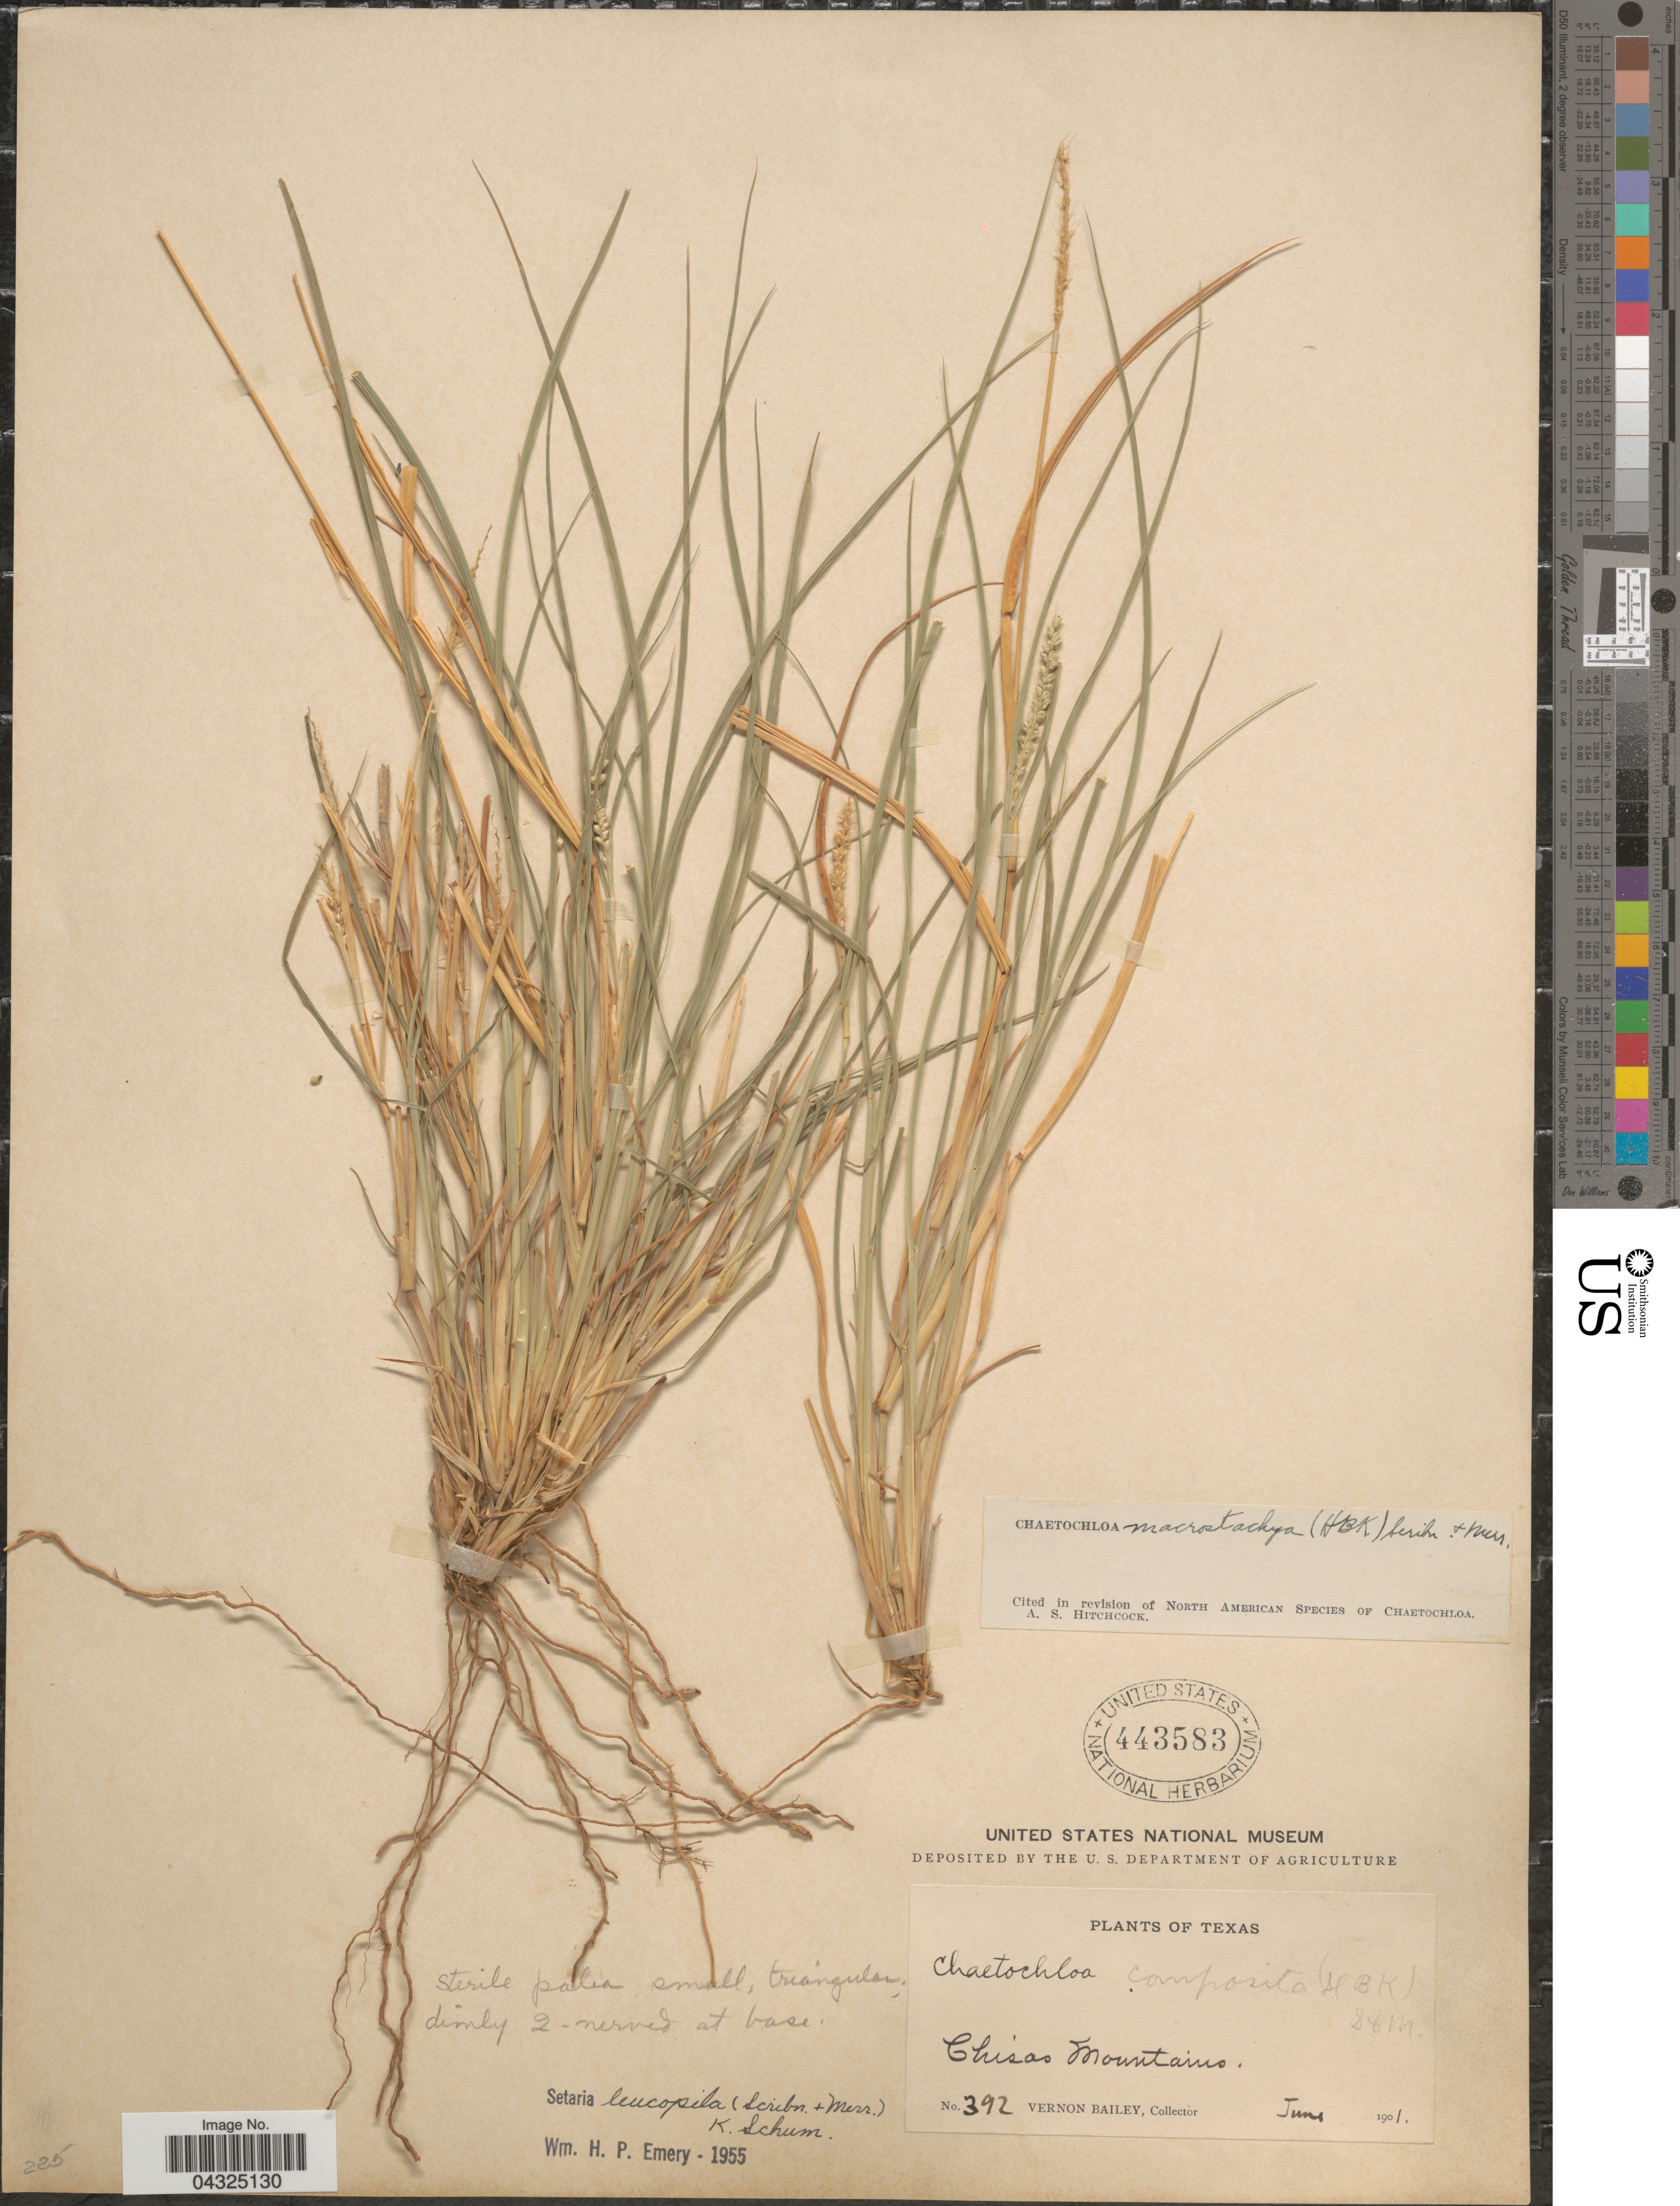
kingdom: Plantae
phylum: Tracheophyta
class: Liliopsida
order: Poales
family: Poaceae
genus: Setaria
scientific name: Setaria leucopila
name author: (Scribn. & Merr.) K. Schum.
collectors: V. O. Bailey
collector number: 392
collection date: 1901-06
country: United States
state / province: Texas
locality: Chisos Mountains.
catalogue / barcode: US 443583